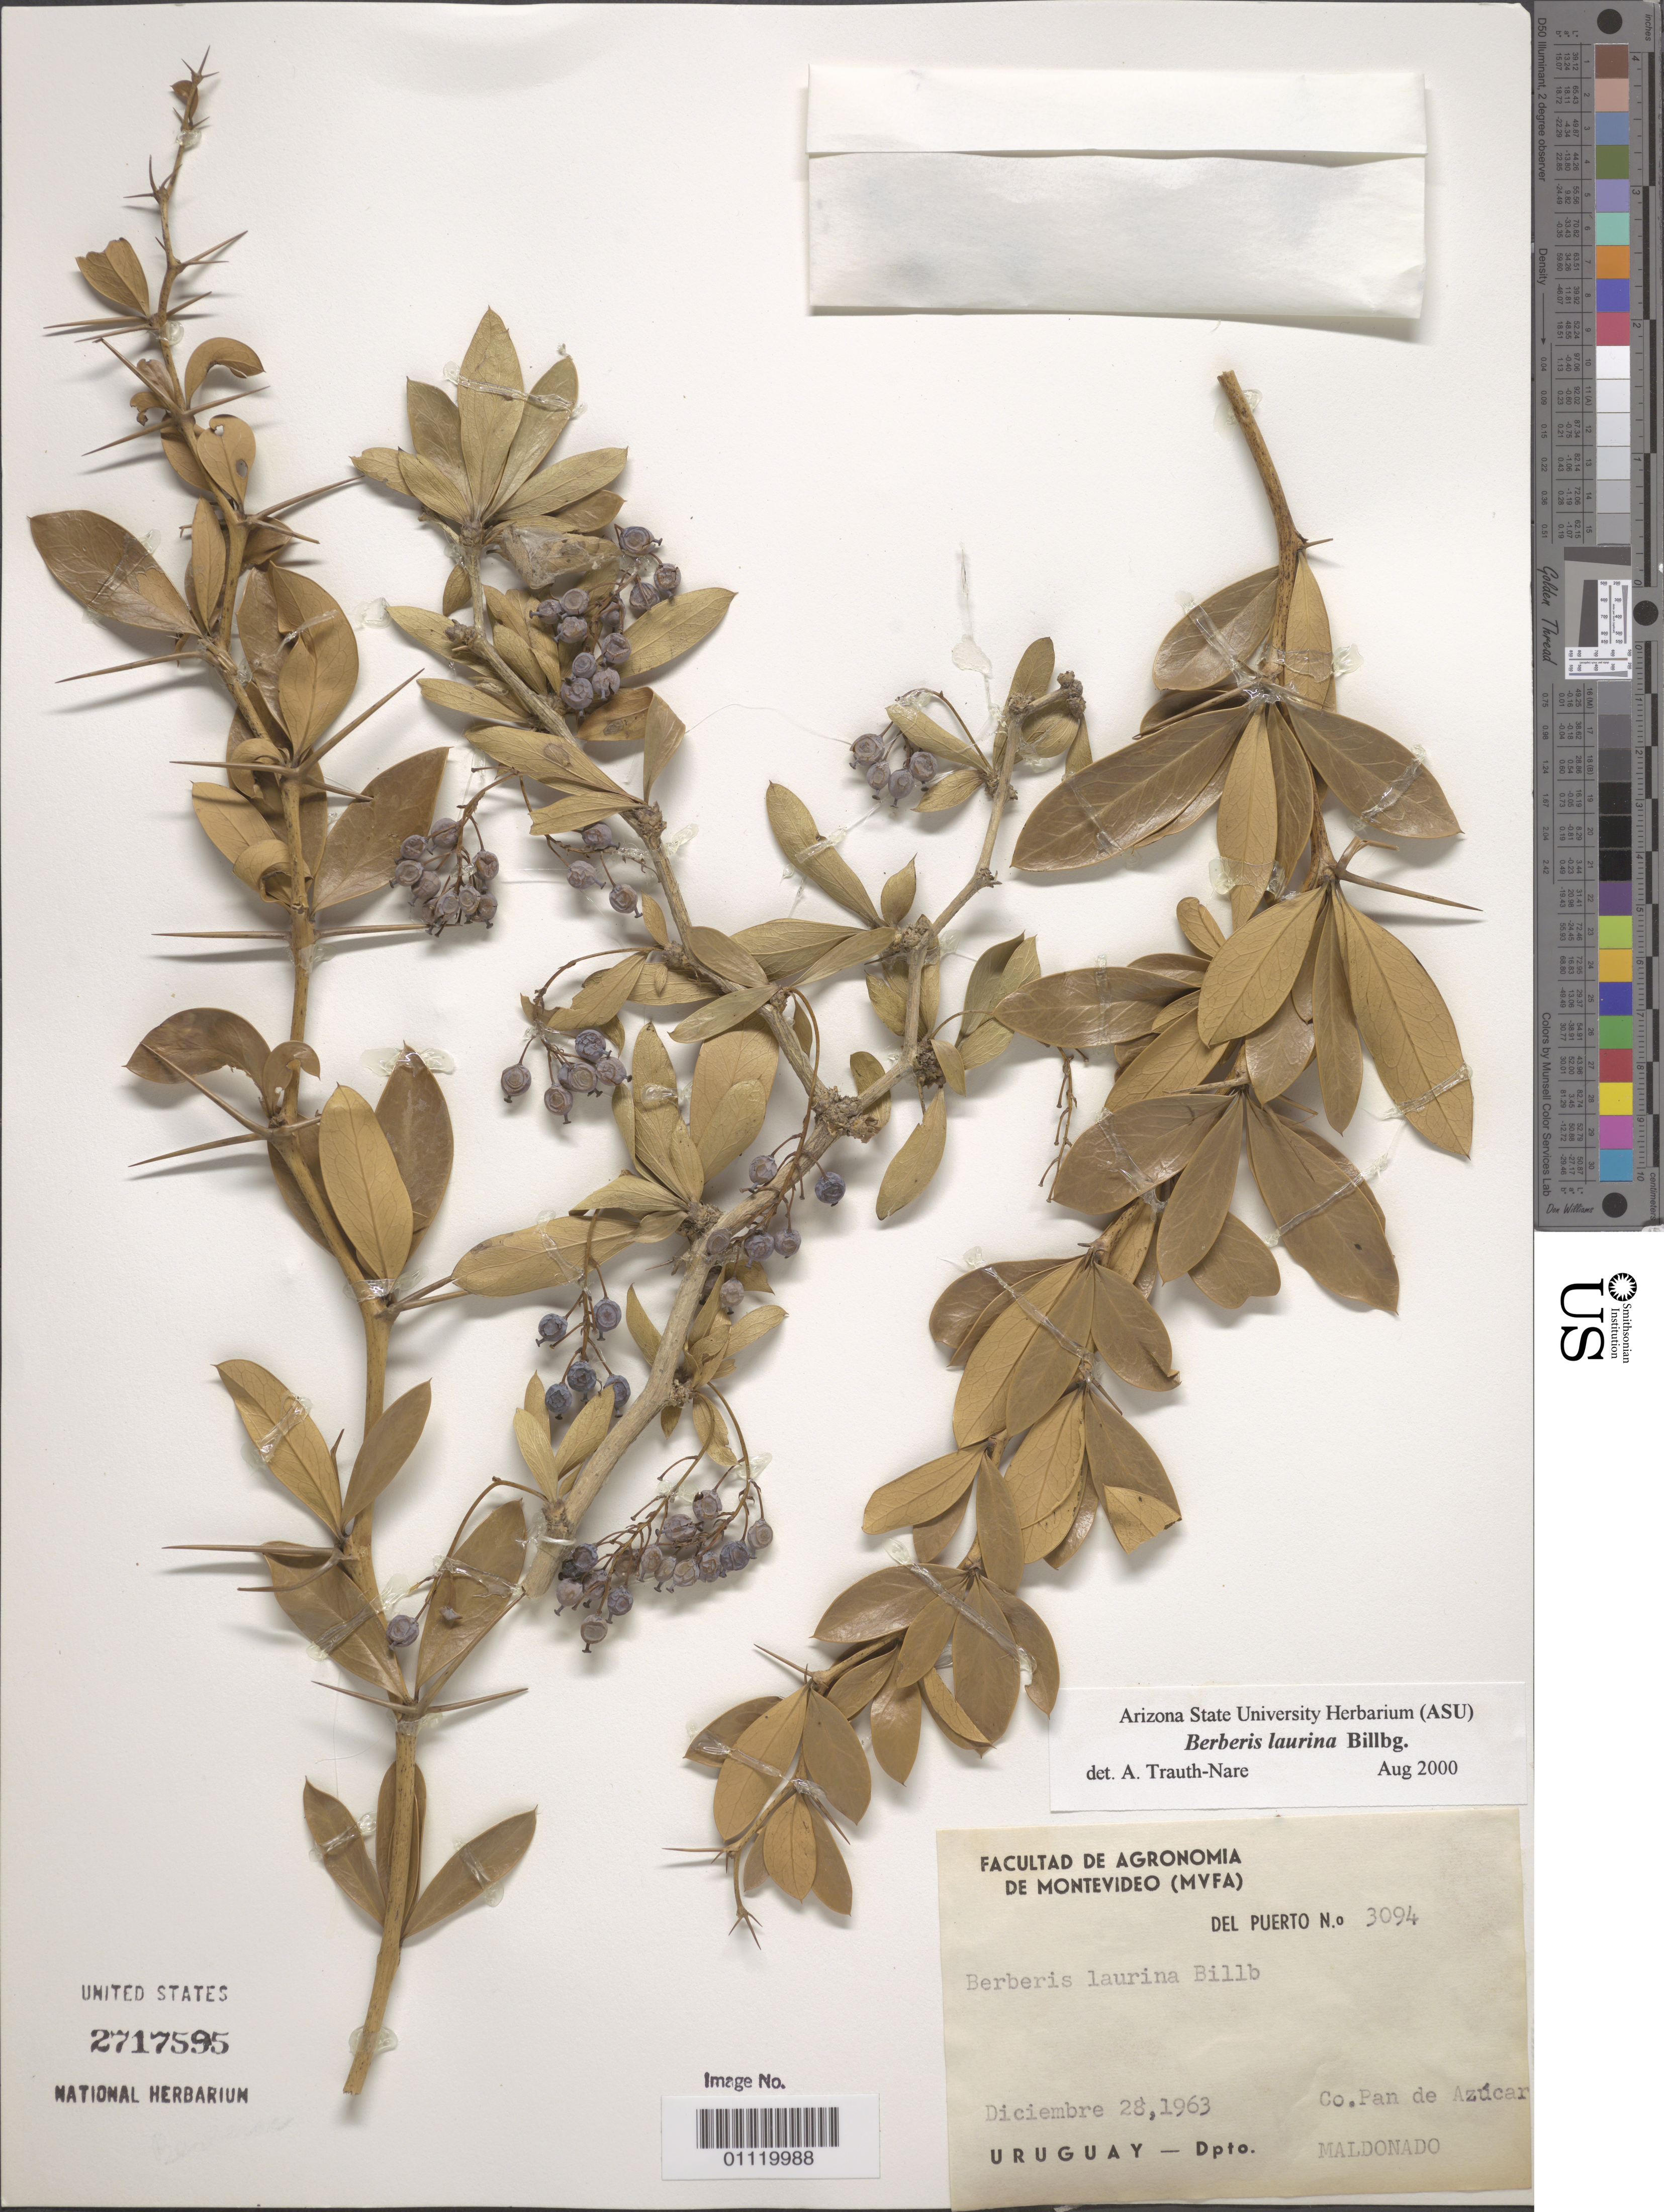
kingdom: Plantae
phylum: Tracheophyta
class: Magnoliopsida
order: Ranunculales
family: Berberidaceae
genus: Berberis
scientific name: Berberis laurina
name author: Thunb.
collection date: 1963-12-28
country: Uruguay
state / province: Maldonado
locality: Pan de Azucar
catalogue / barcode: US 2717595